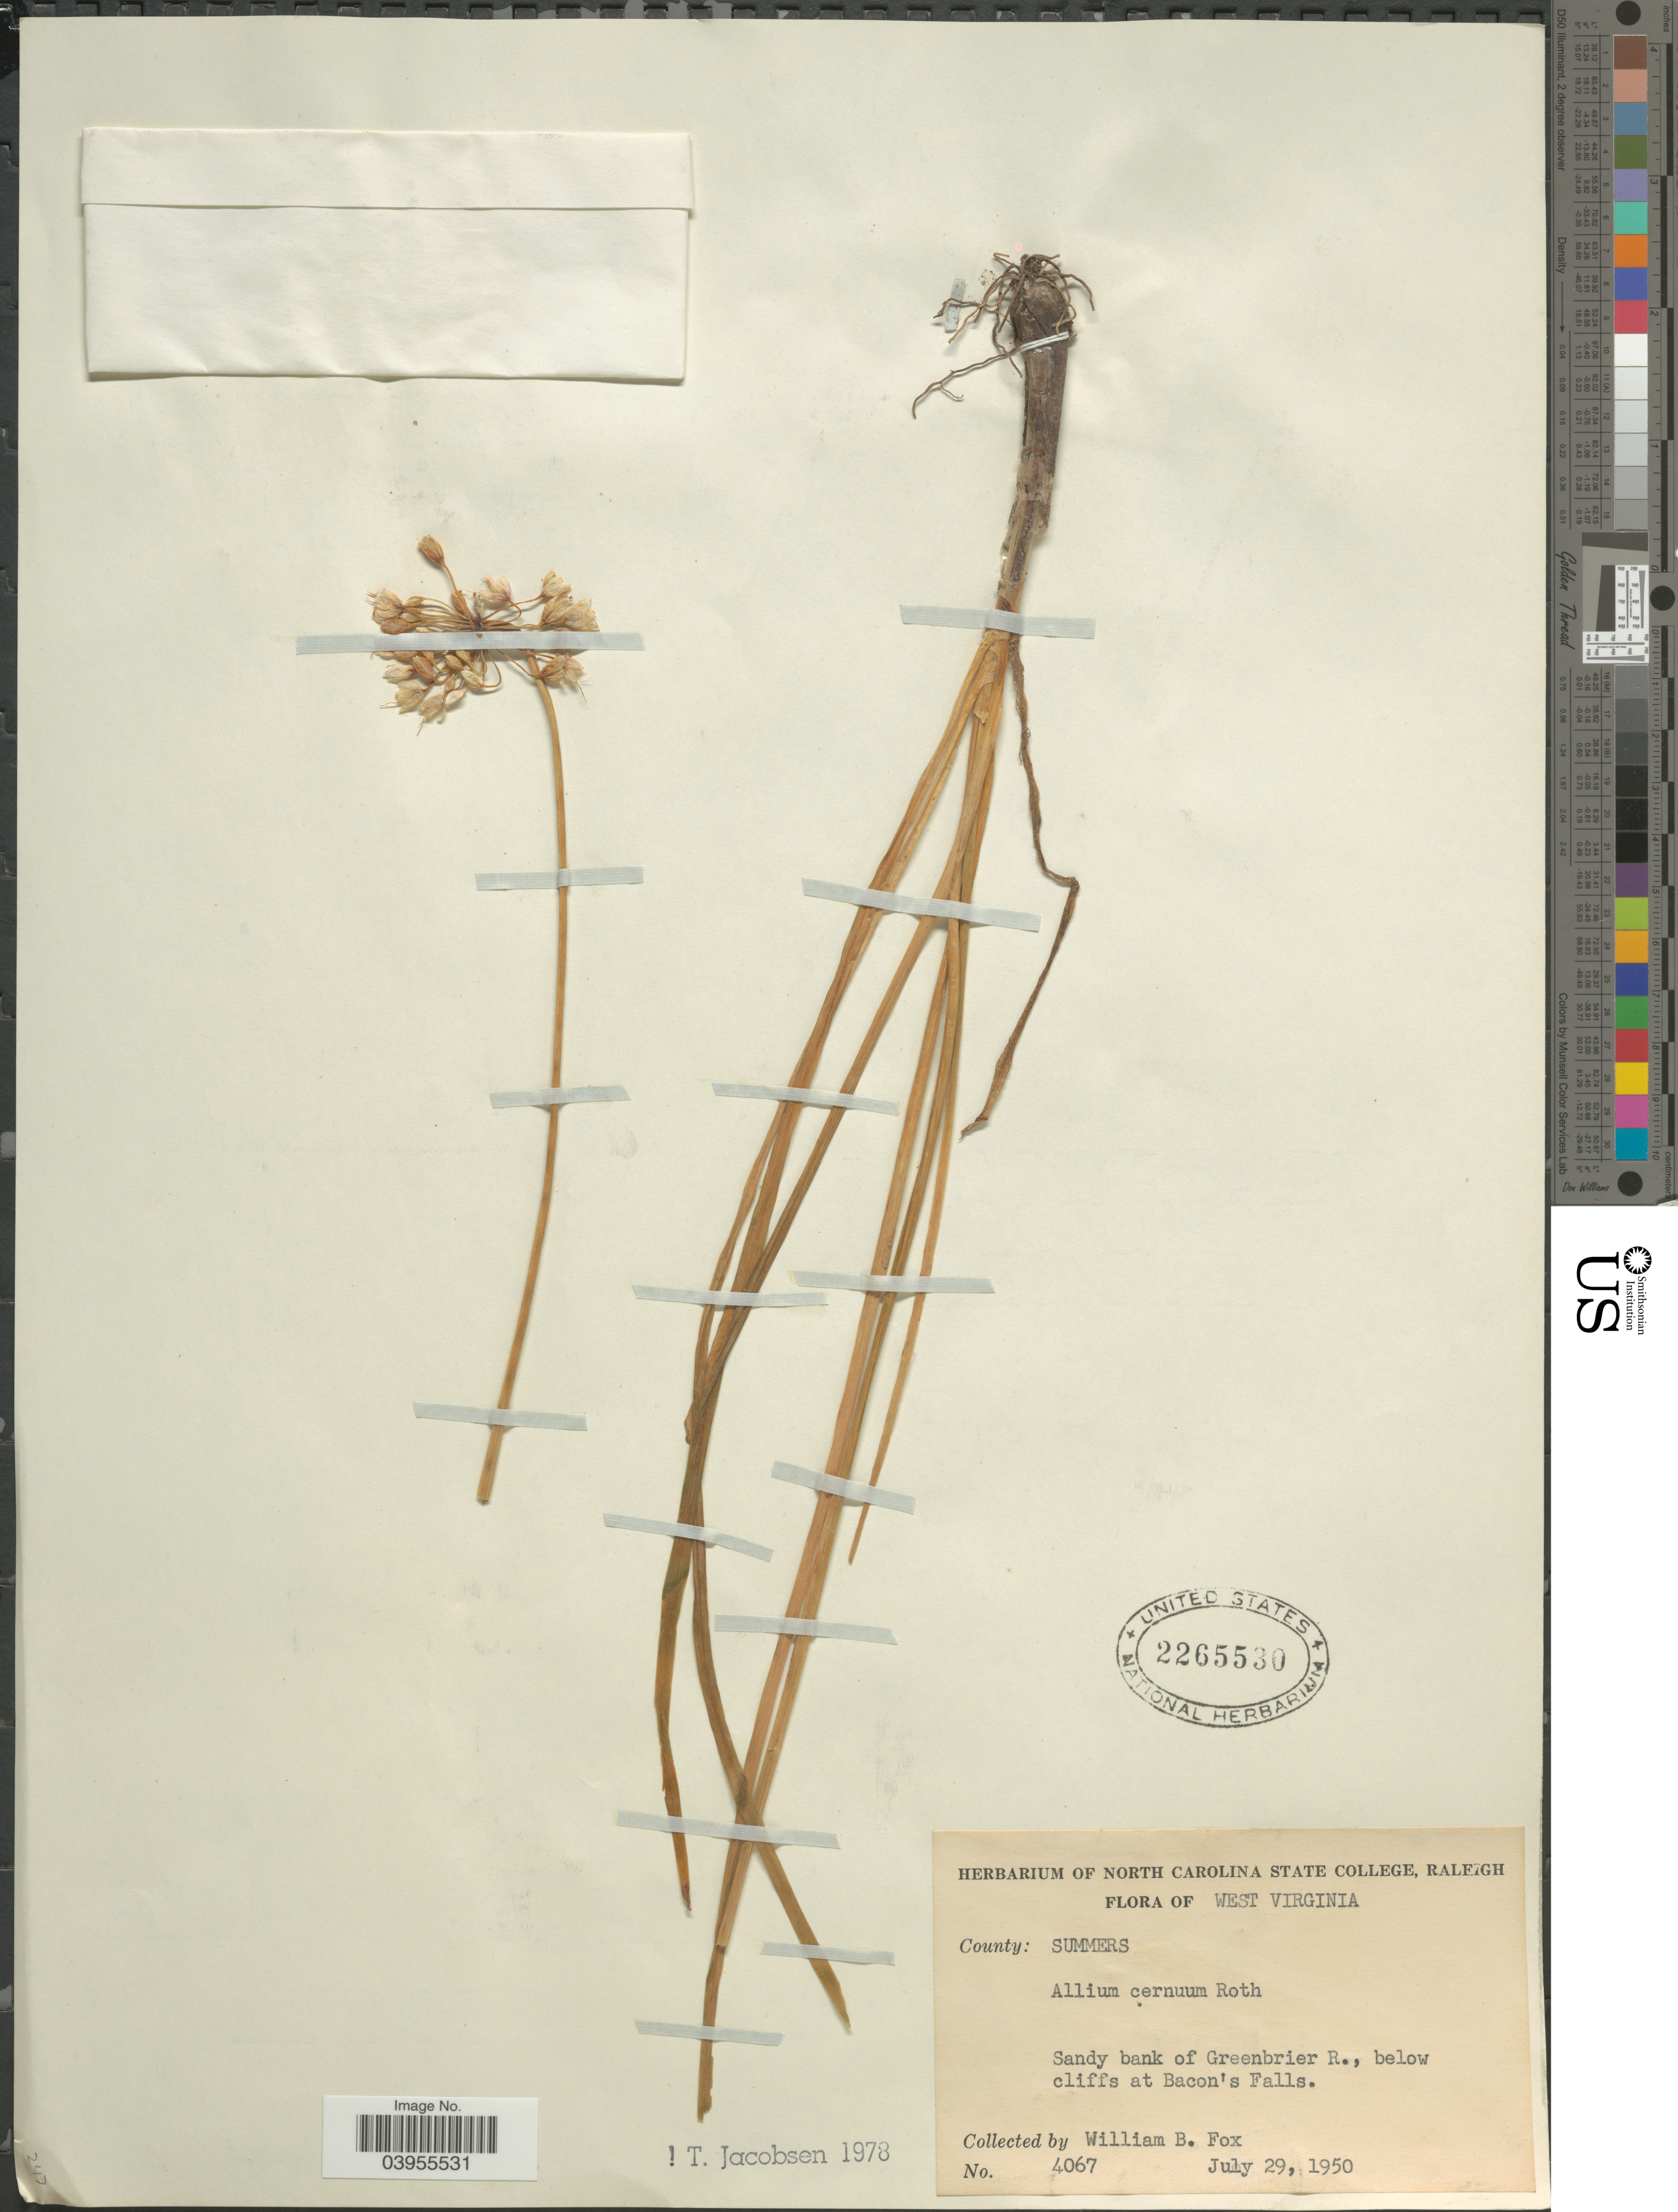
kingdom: Plantae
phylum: Tracheophyta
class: Liliopsida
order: Asparagales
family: Amaryllidaceae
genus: Allium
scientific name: Allium cernuum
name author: Roth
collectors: W. B. Fox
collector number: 4067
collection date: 1950-07-29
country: United States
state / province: West Virginia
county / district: Summers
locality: County: Summers. Sandy banks of Greenbrier R., below cliffs at Bacon's Falls.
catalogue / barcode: US 2265530